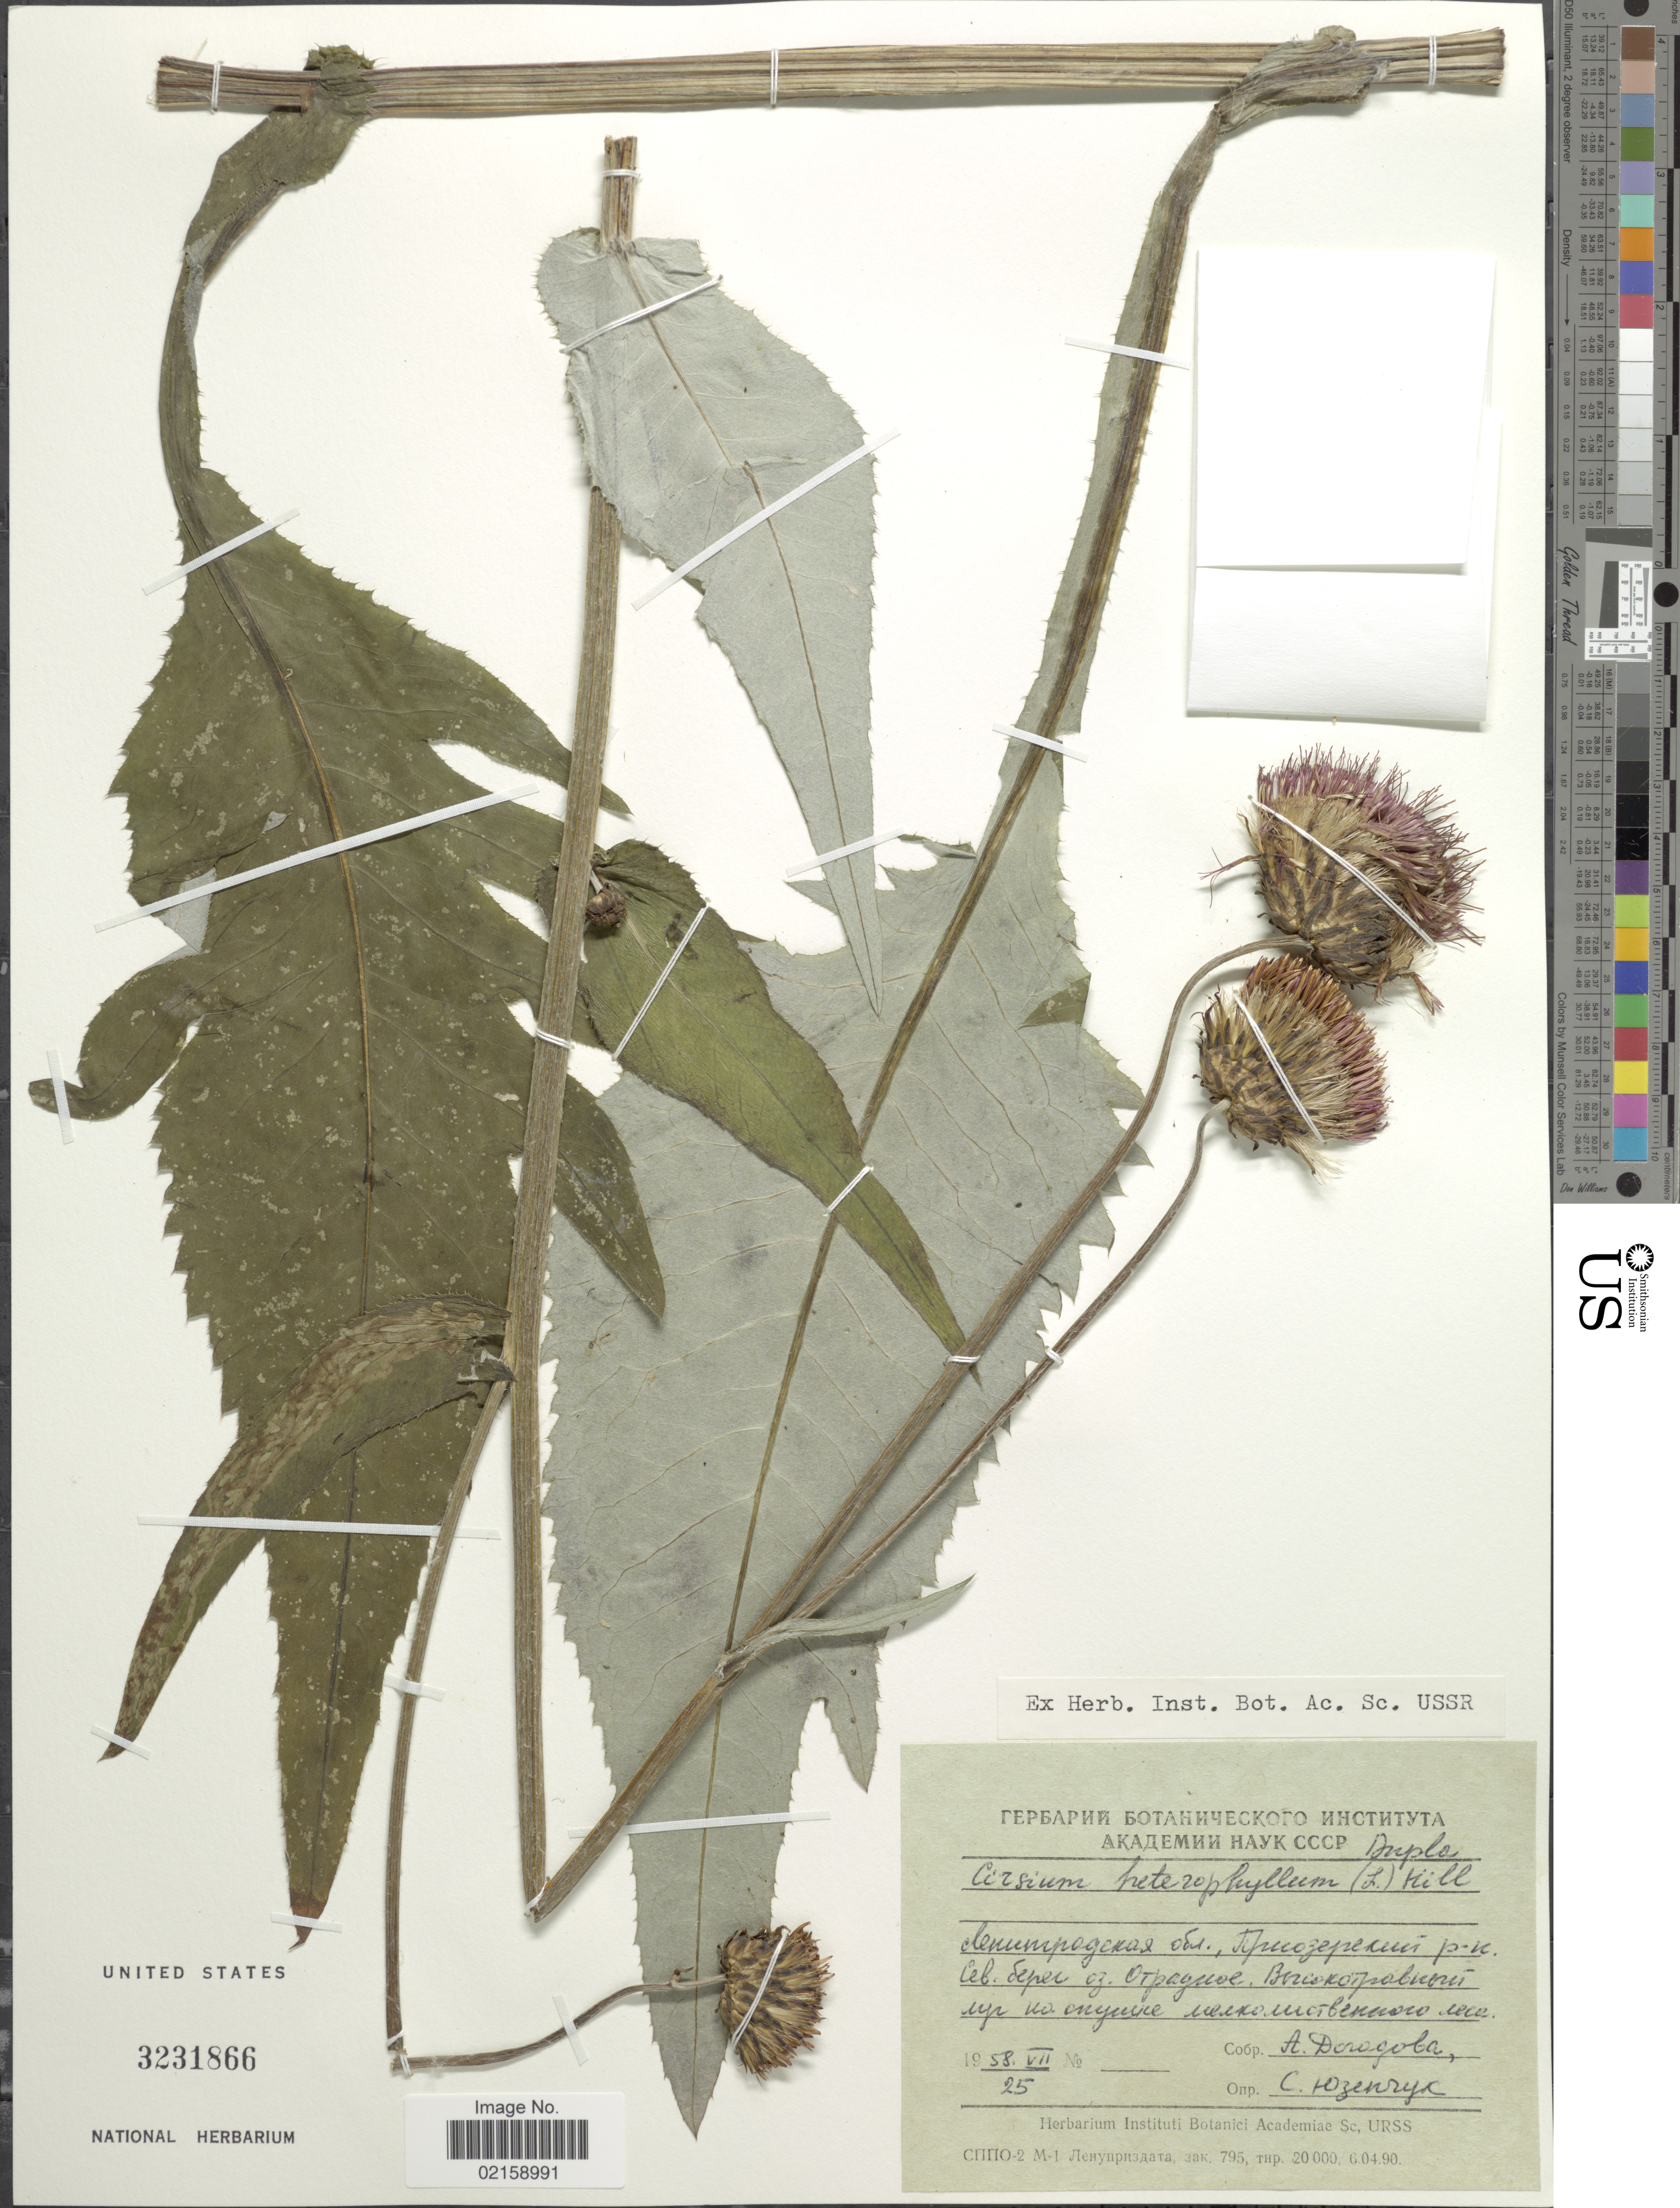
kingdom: Plantae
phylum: Tracheophyta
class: Magnoliopsida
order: Asterales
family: Asteraceae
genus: Cirsium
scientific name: Cirsium heterophyllum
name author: (L.) Hill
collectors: A. Dorogoba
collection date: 1958-07-25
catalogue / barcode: US 3231866